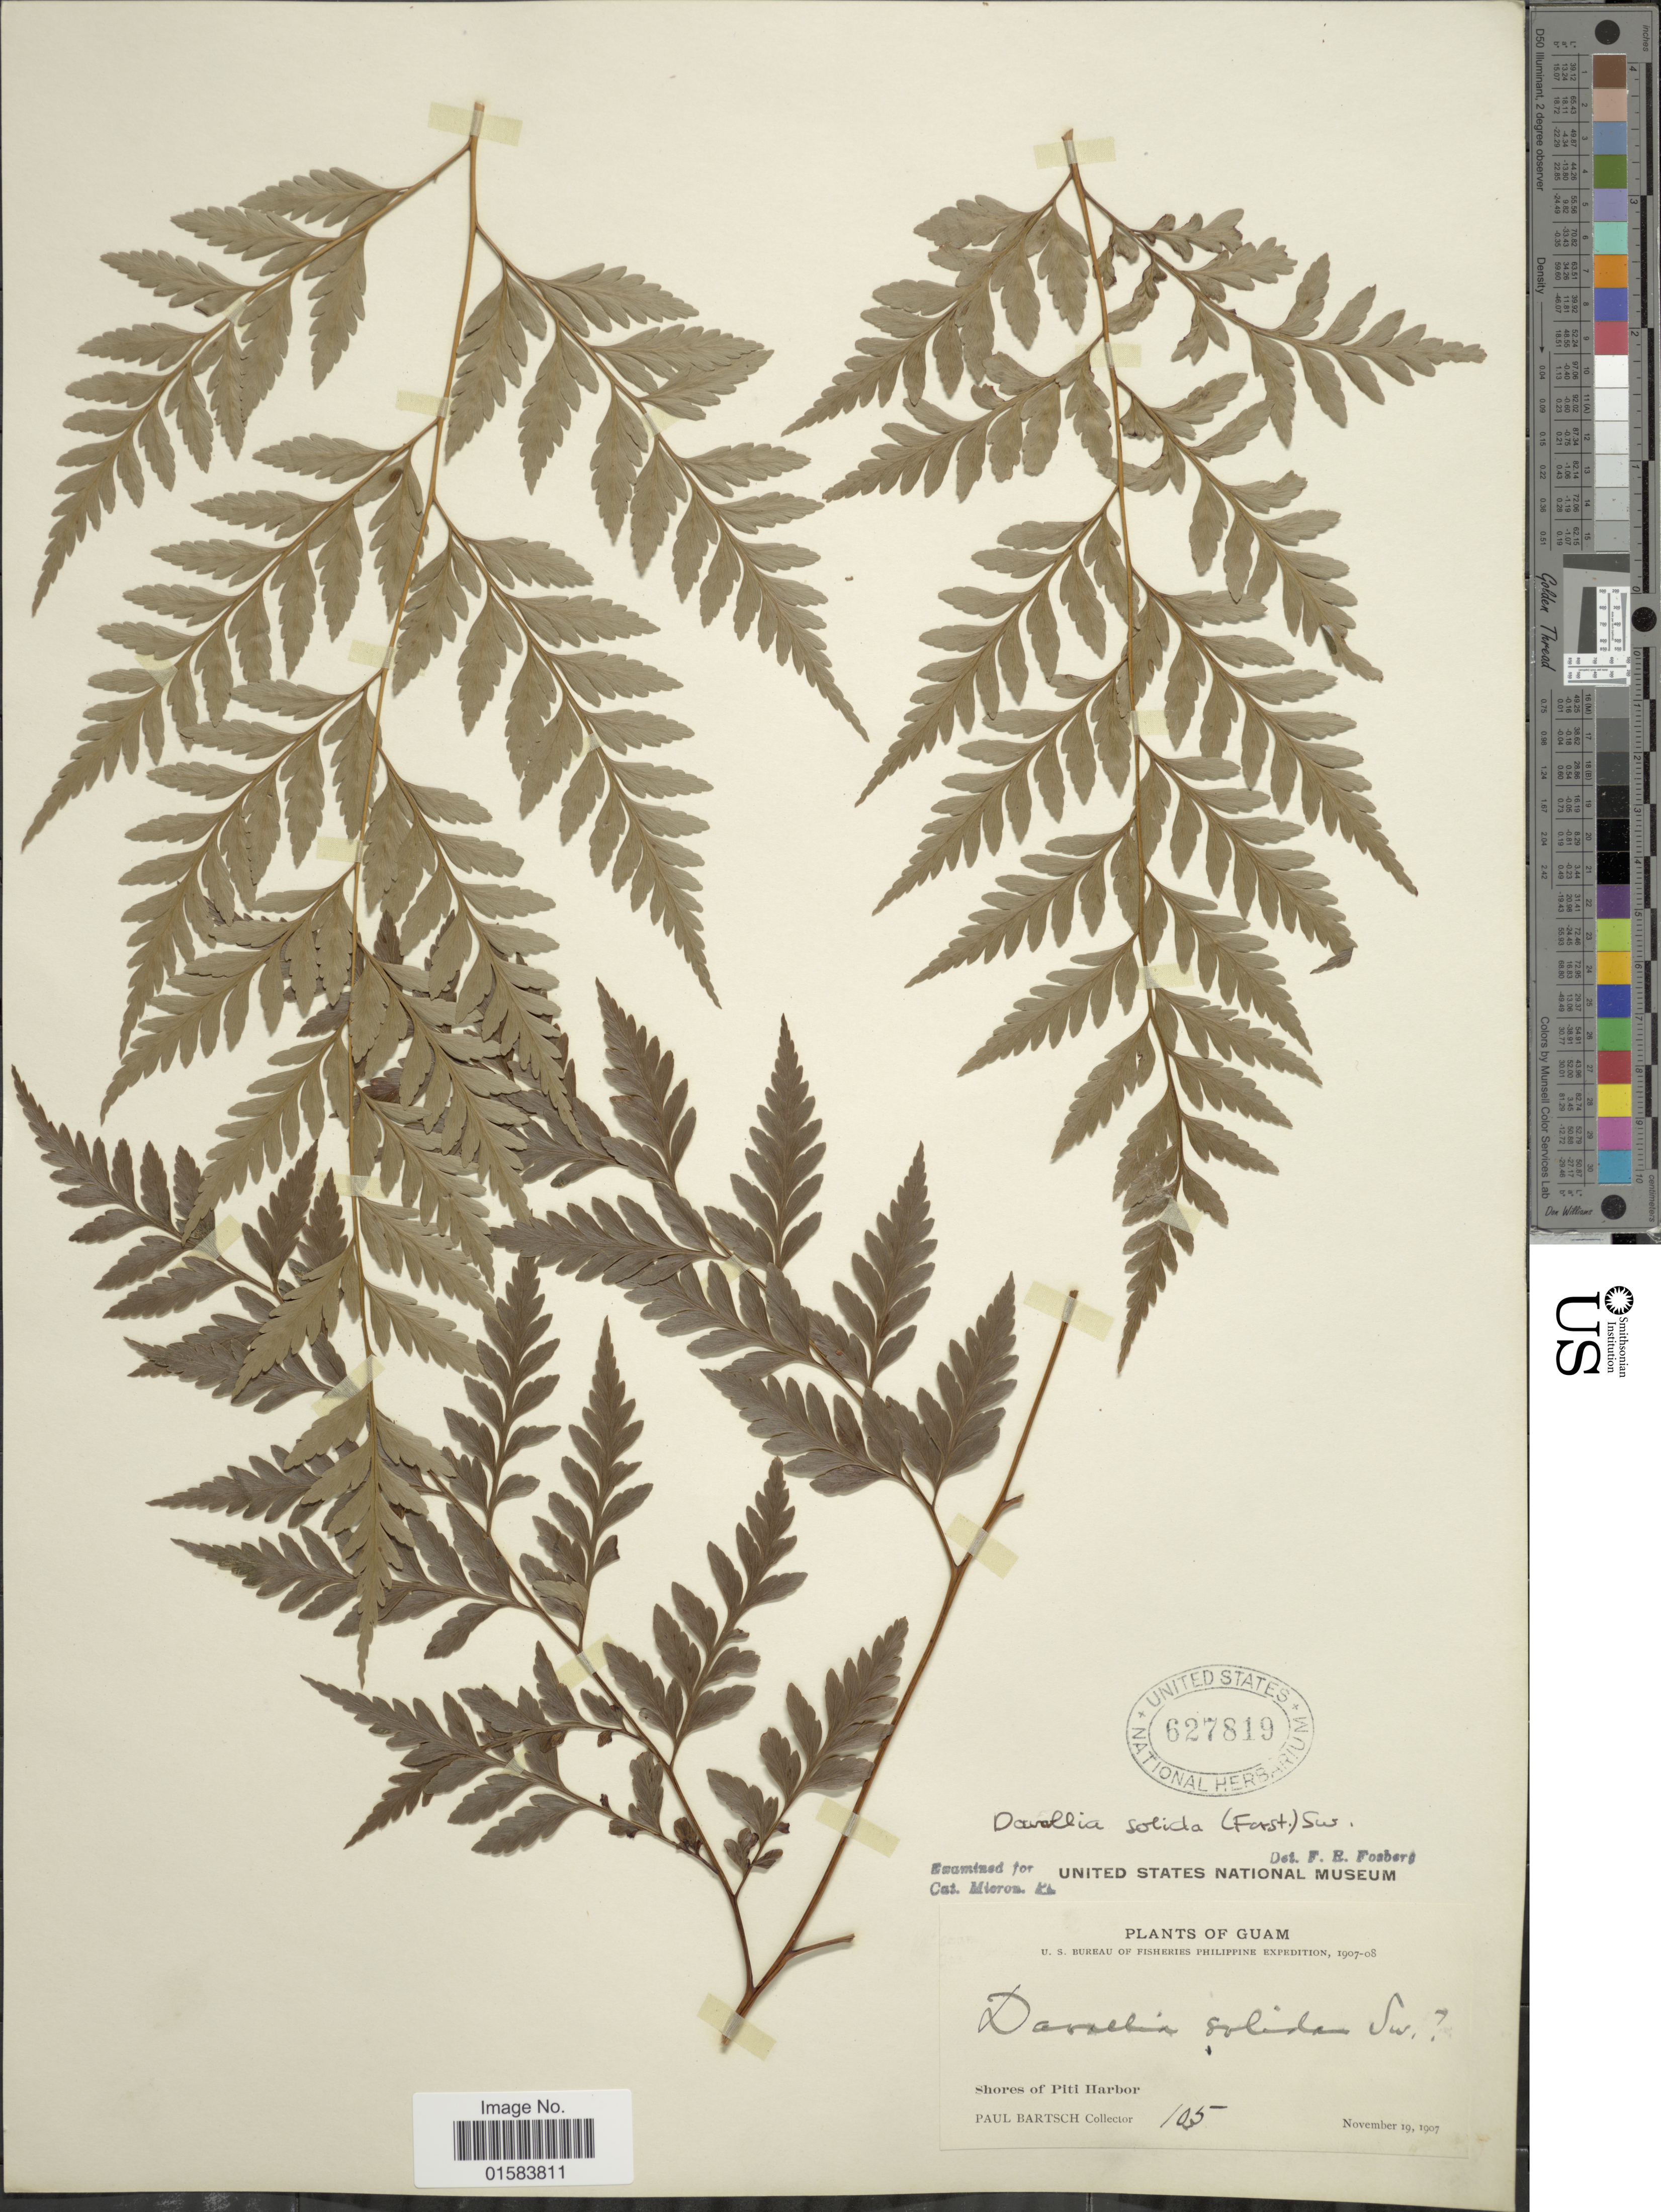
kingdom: Plantae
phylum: Tracheophyta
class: Polypodiopsida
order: Polypodiales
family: Davalliaceae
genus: Davallia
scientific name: Davallia solida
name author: (G. Forst.) Sw.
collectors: P. Bartsch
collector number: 105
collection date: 1907-11-19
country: Guam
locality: Shores of Pito Harbor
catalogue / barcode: US 627819